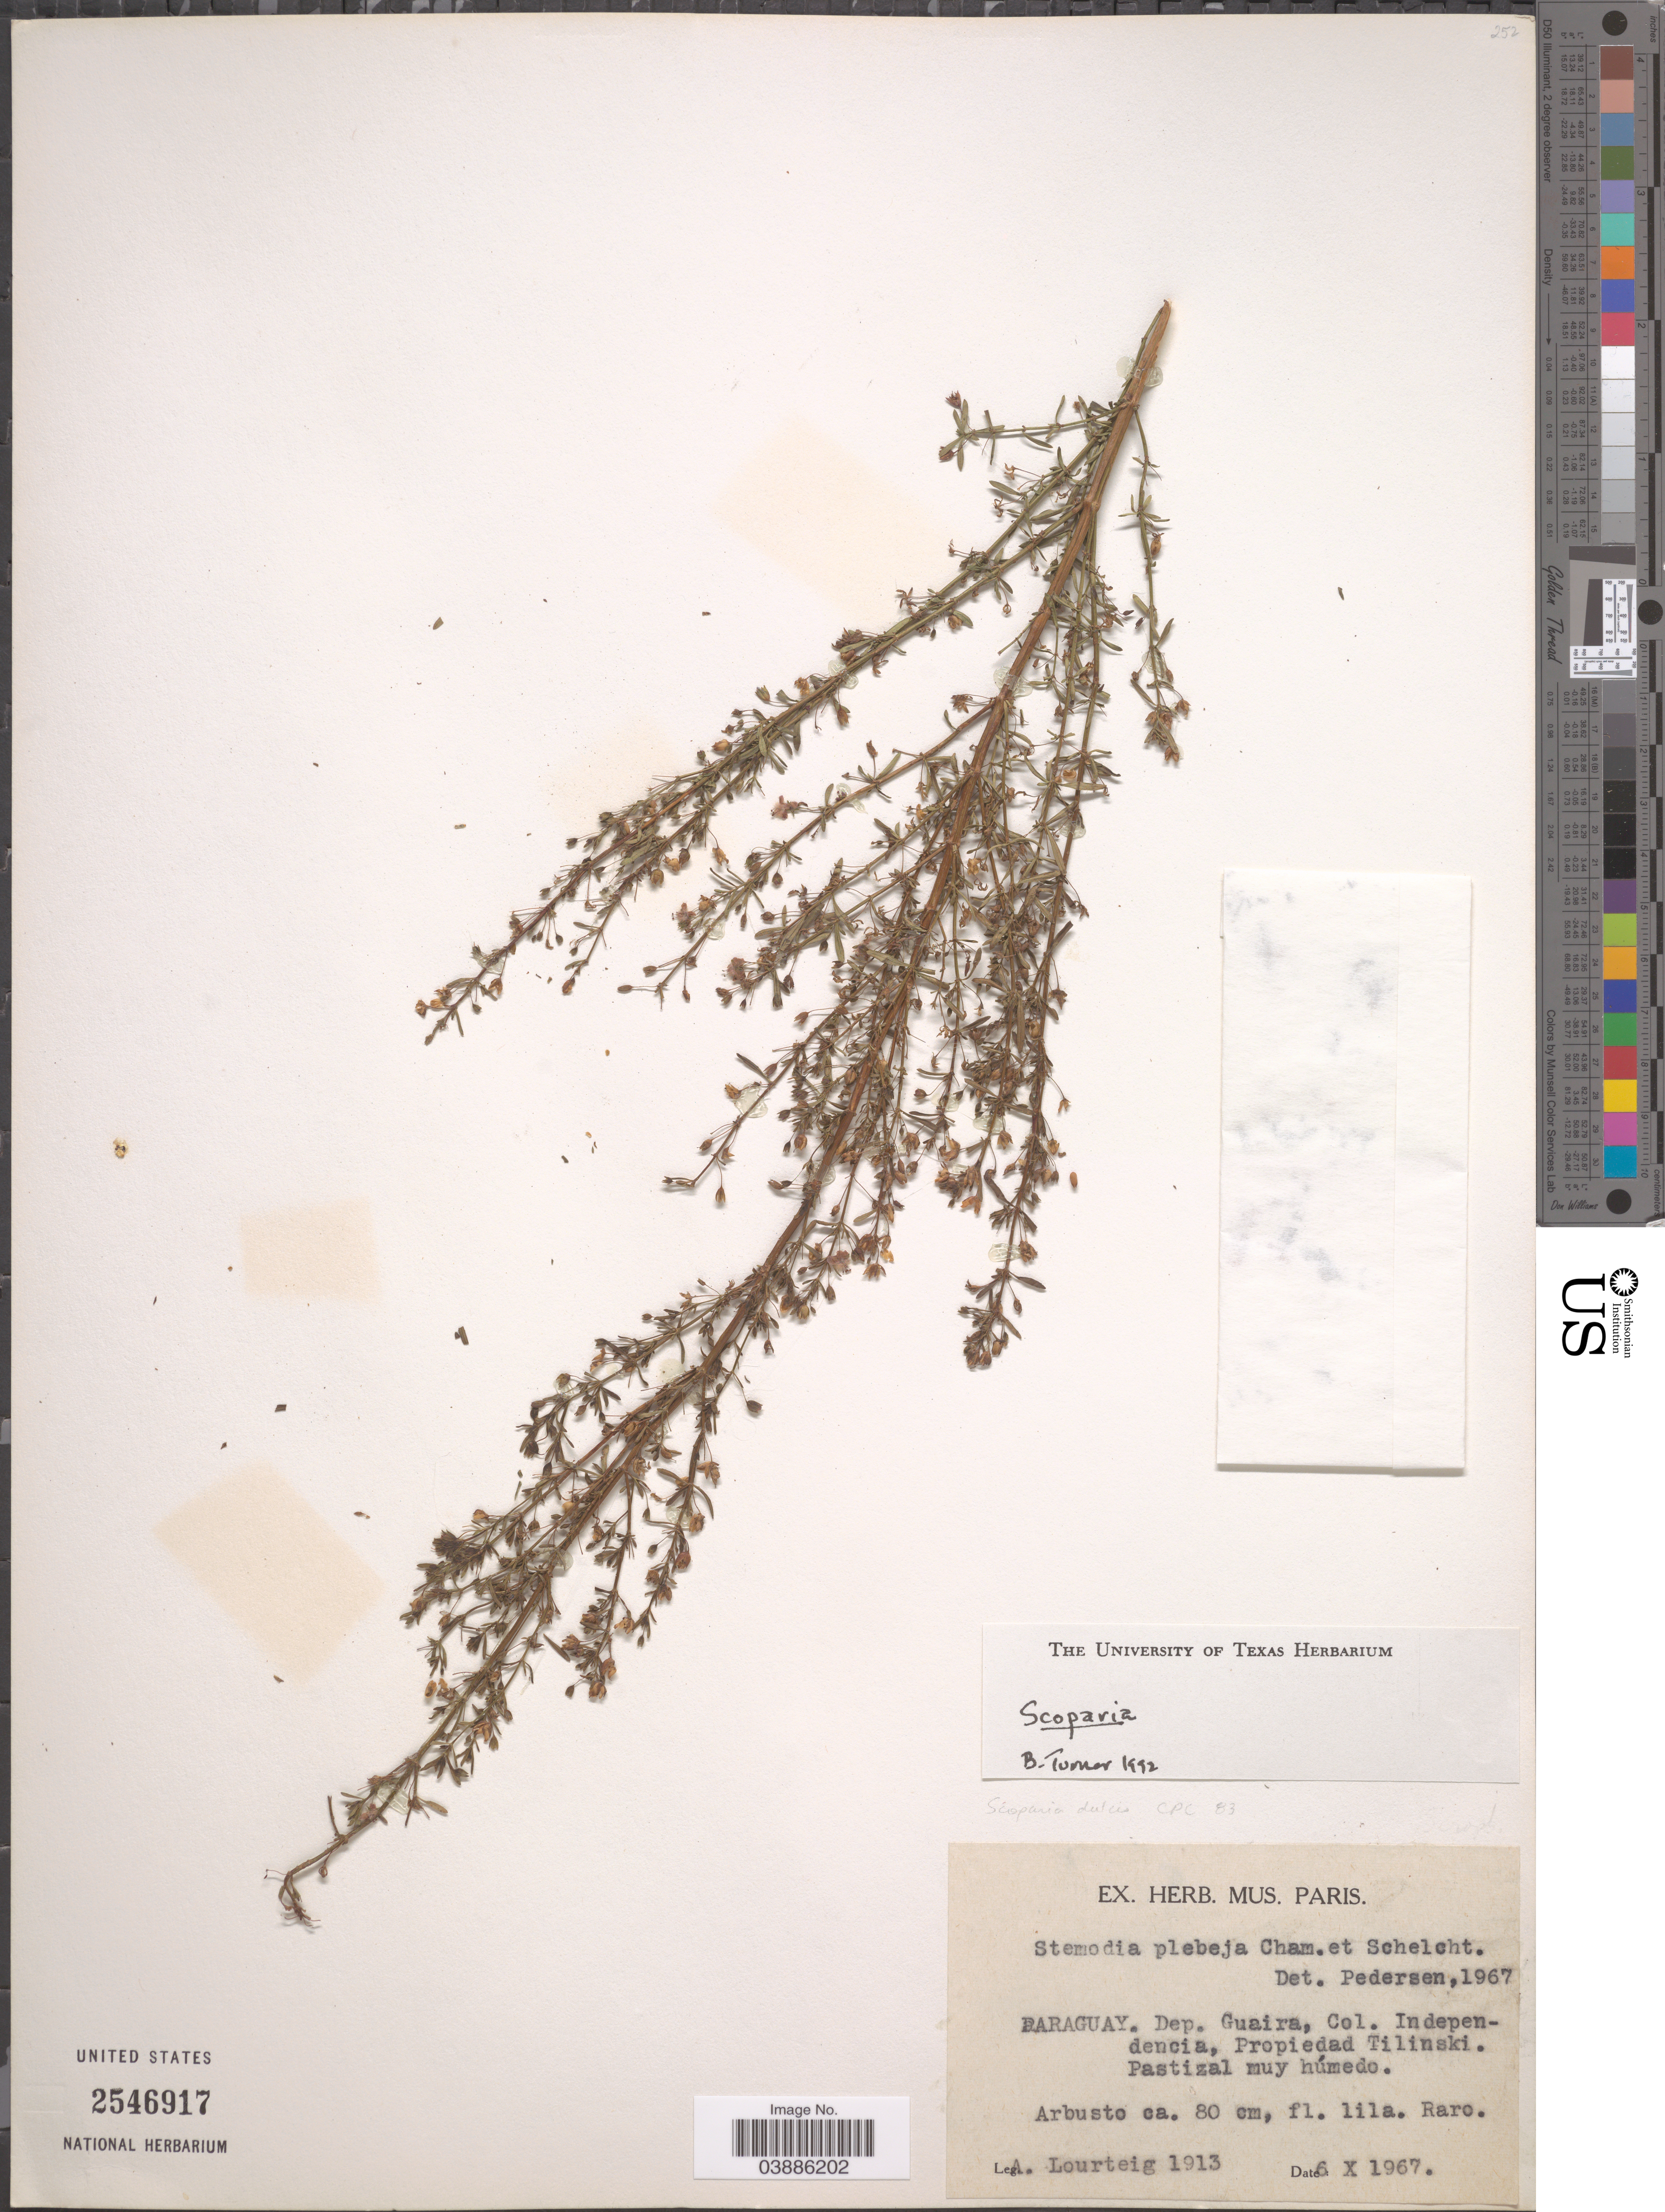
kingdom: Plantae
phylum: Tracheophyta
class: Magnoliopsida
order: Lamiales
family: Plantaginaceae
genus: Scoparia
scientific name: Scoparia dulcis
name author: L.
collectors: A. Lourteig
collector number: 1913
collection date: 1967-10-06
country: Paraguay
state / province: Guaira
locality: Dep. Guaira, Col. Independencia, Propiedad Tilinski.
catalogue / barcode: US 2546917